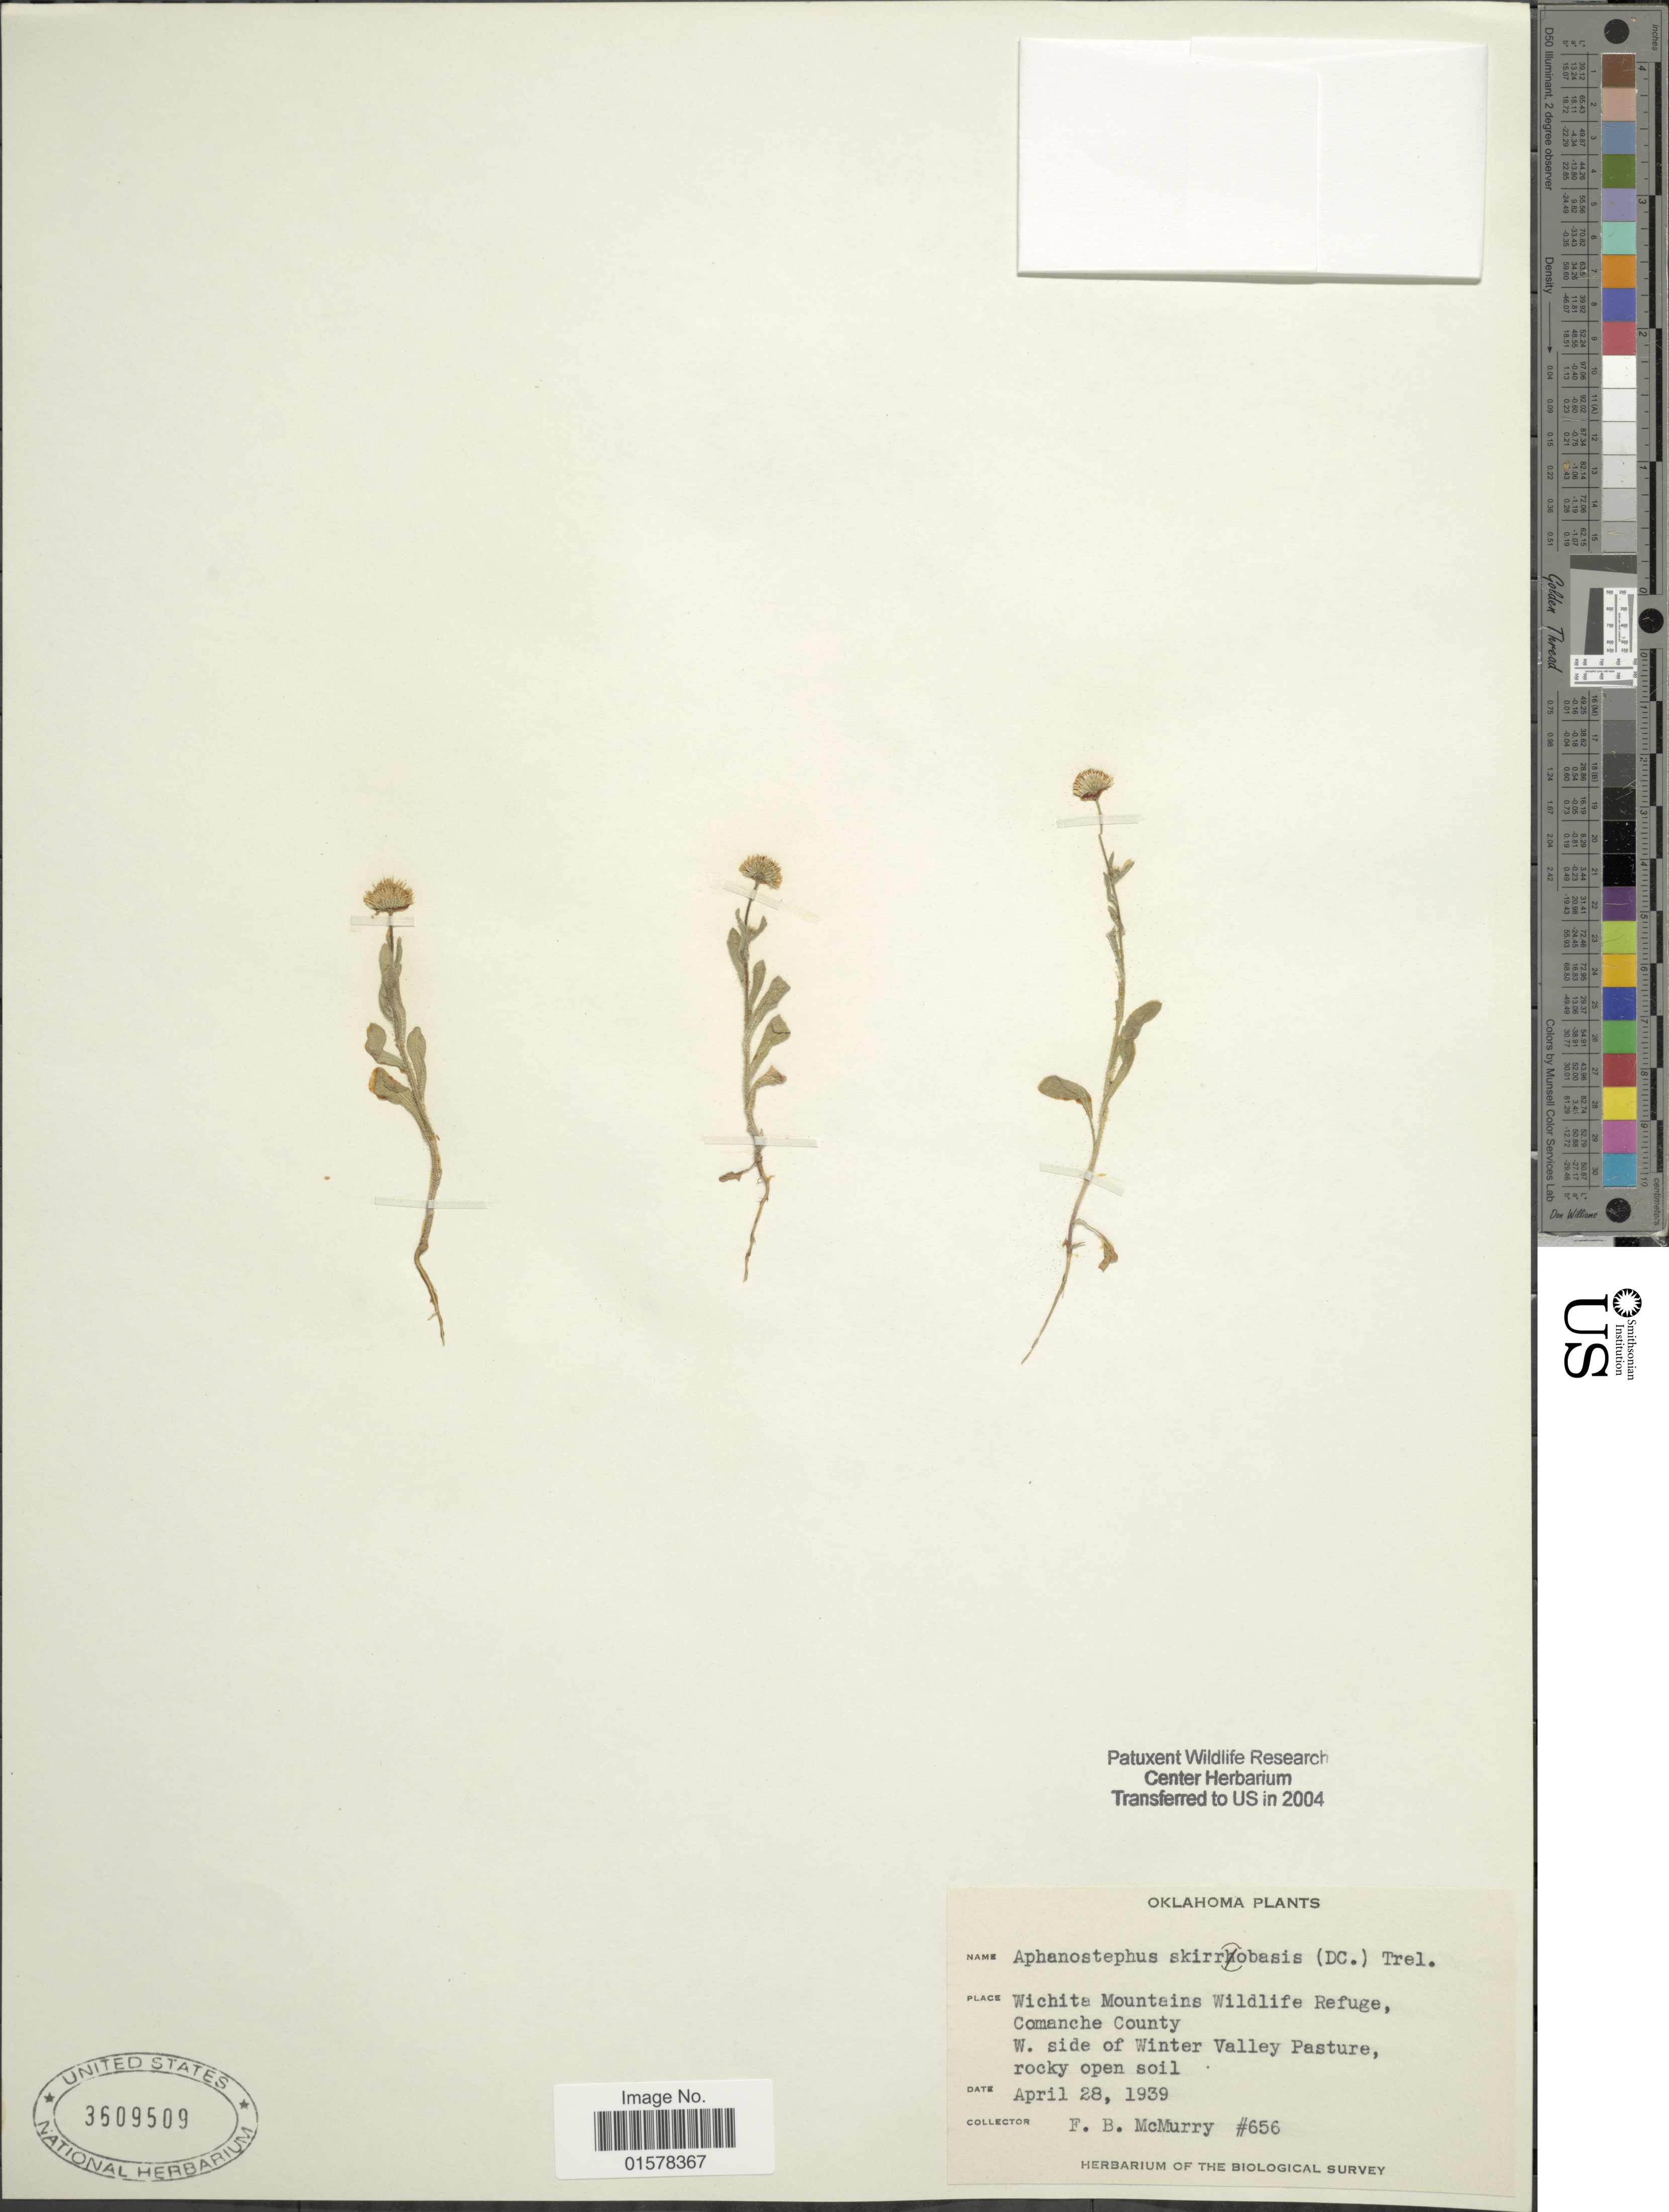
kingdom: Plantae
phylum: Tracheophyta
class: Magnoliopsida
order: Asterales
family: Asteraceae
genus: Aphanostephus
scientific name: Aphanostephus skirrhobasis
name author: (DC.) Trel. ex Coville & Branner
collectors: F. B. McMurry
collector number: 656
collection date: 1939-04-28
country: United States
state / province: Oklahoma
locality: Wichita Mountains Wildlife Refuge, Comanche County. W. side of Winter Valley Pasture, Oklahoma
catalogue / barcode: US 3509509